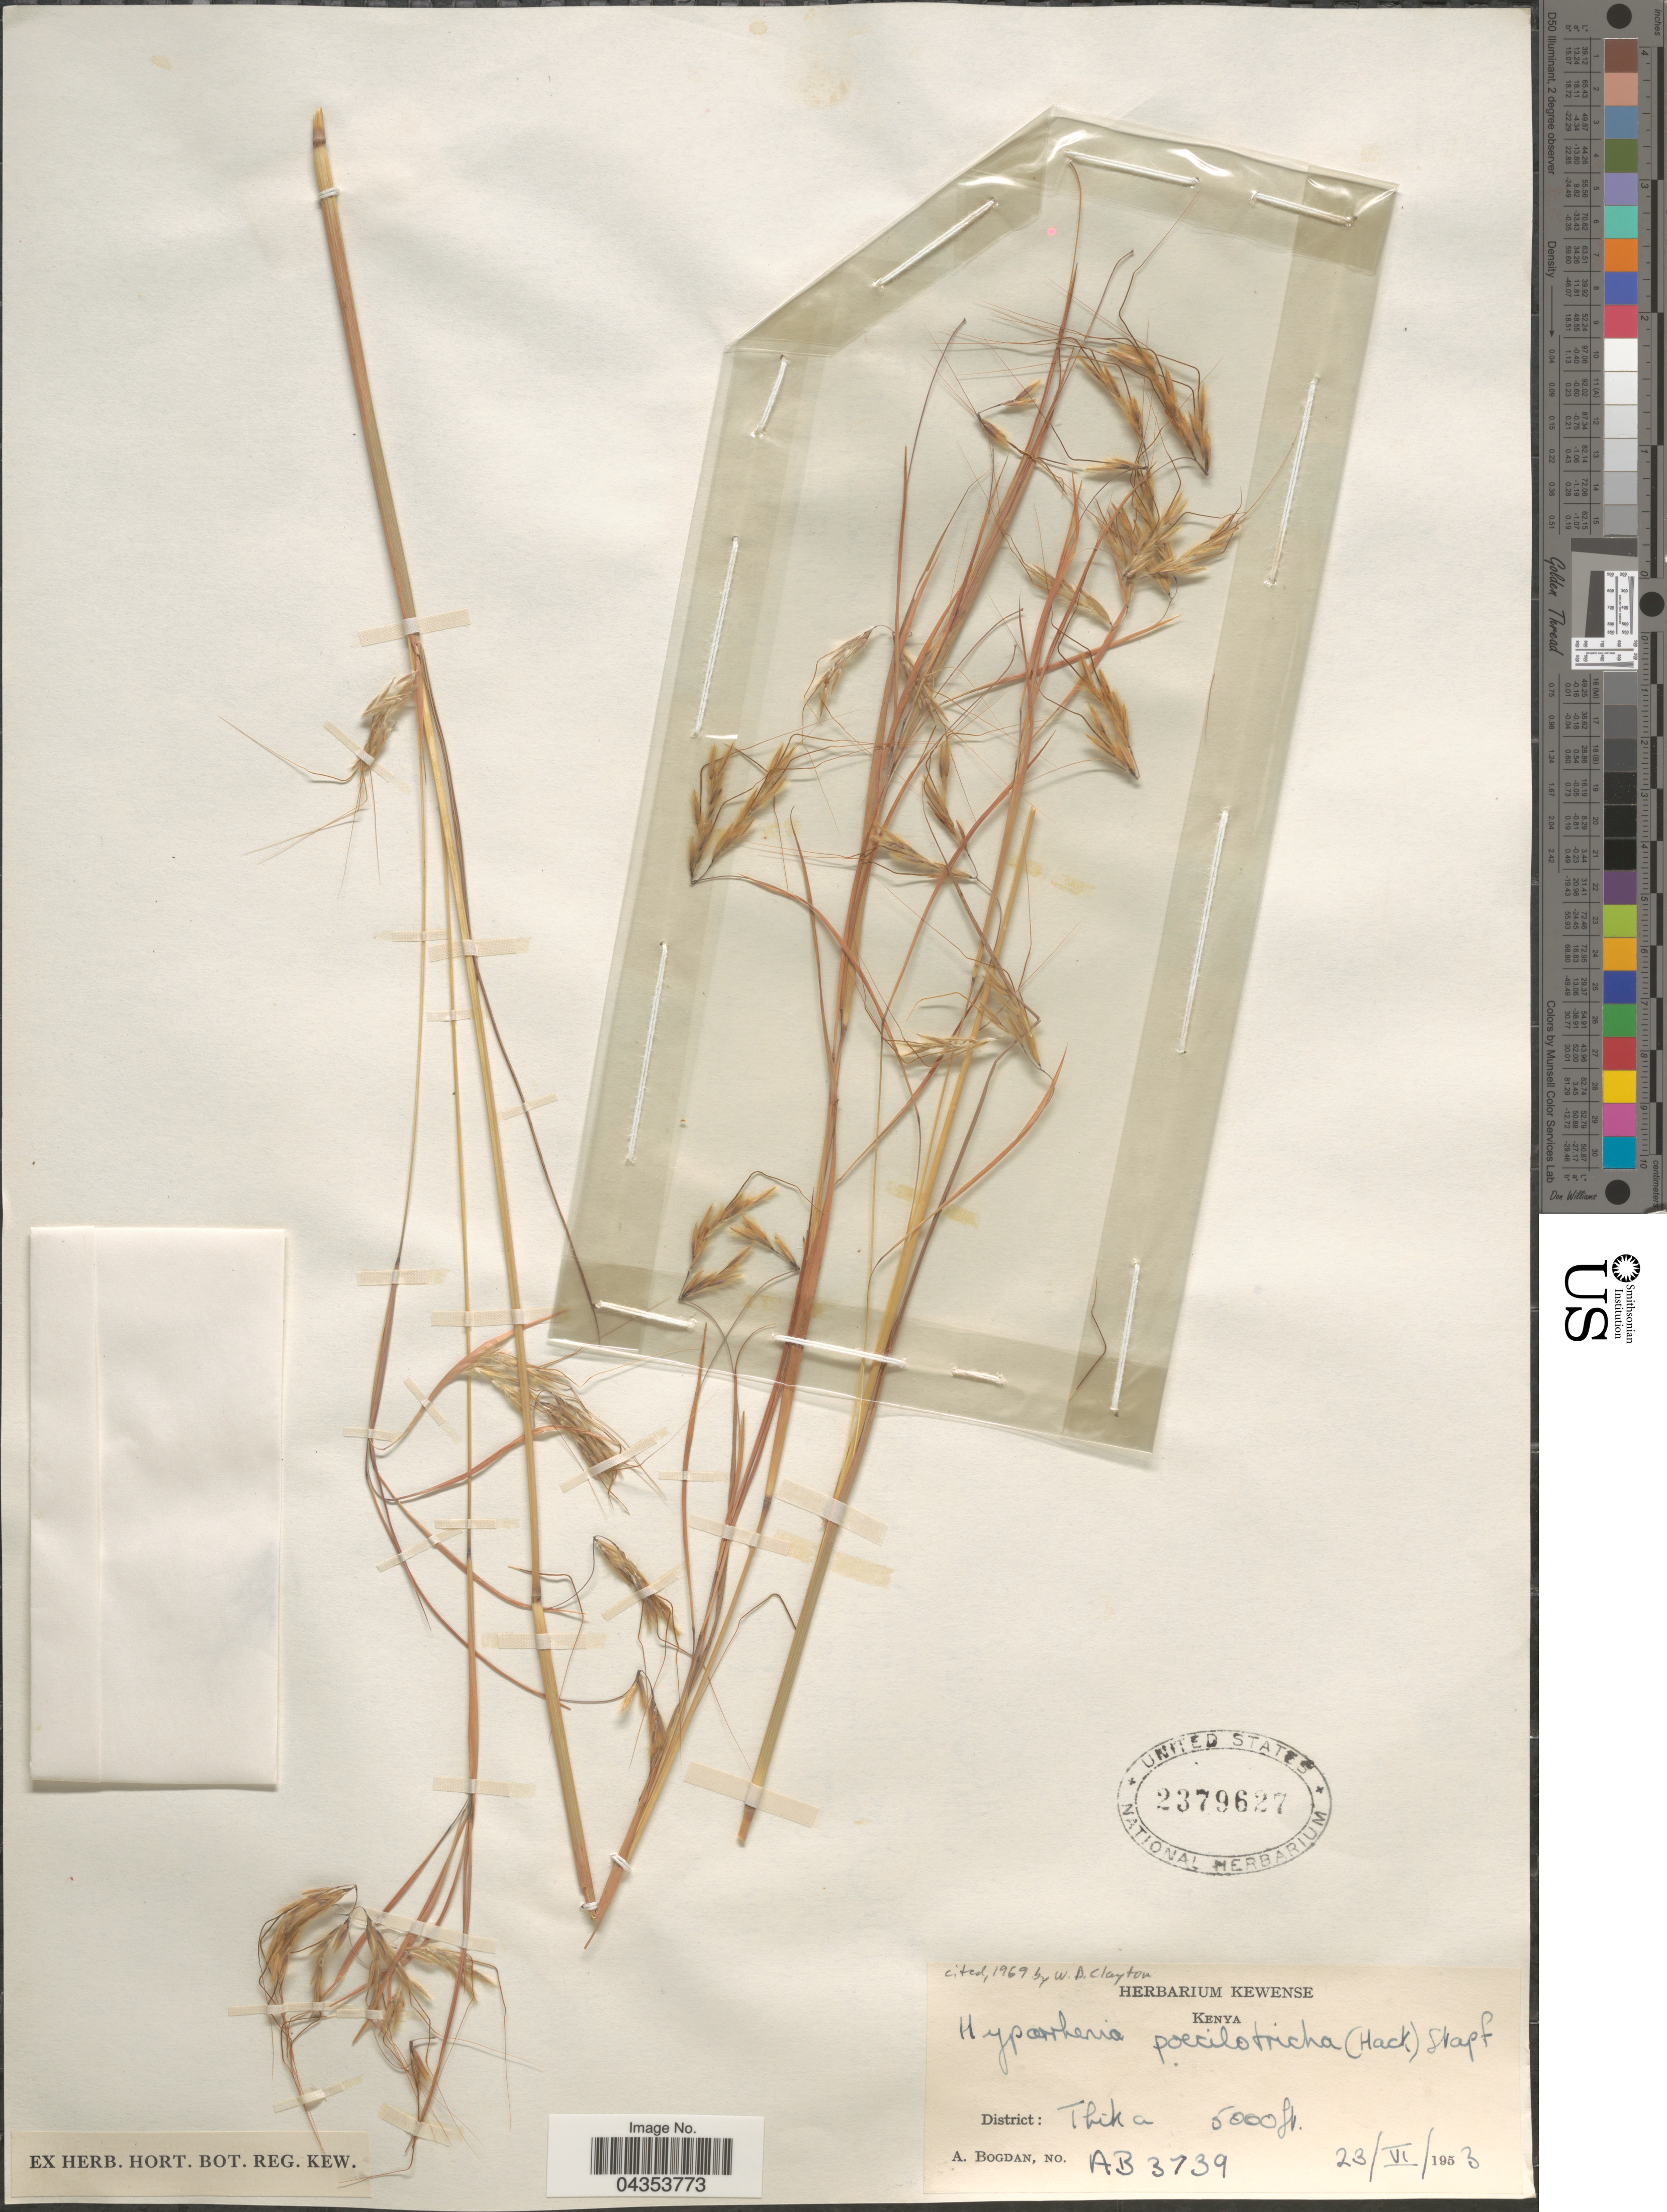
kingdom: Plantae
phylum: Tracheophyta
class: Liliopsida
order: Poales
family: Poaceae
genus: Hyparrhenia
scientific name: Hyparrhenia poecilotricha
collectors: A. Bogdan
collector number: AB3739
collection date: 1953-06-23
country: Kenya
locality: District: Thika.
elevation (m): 1524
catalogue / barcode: US 2379627